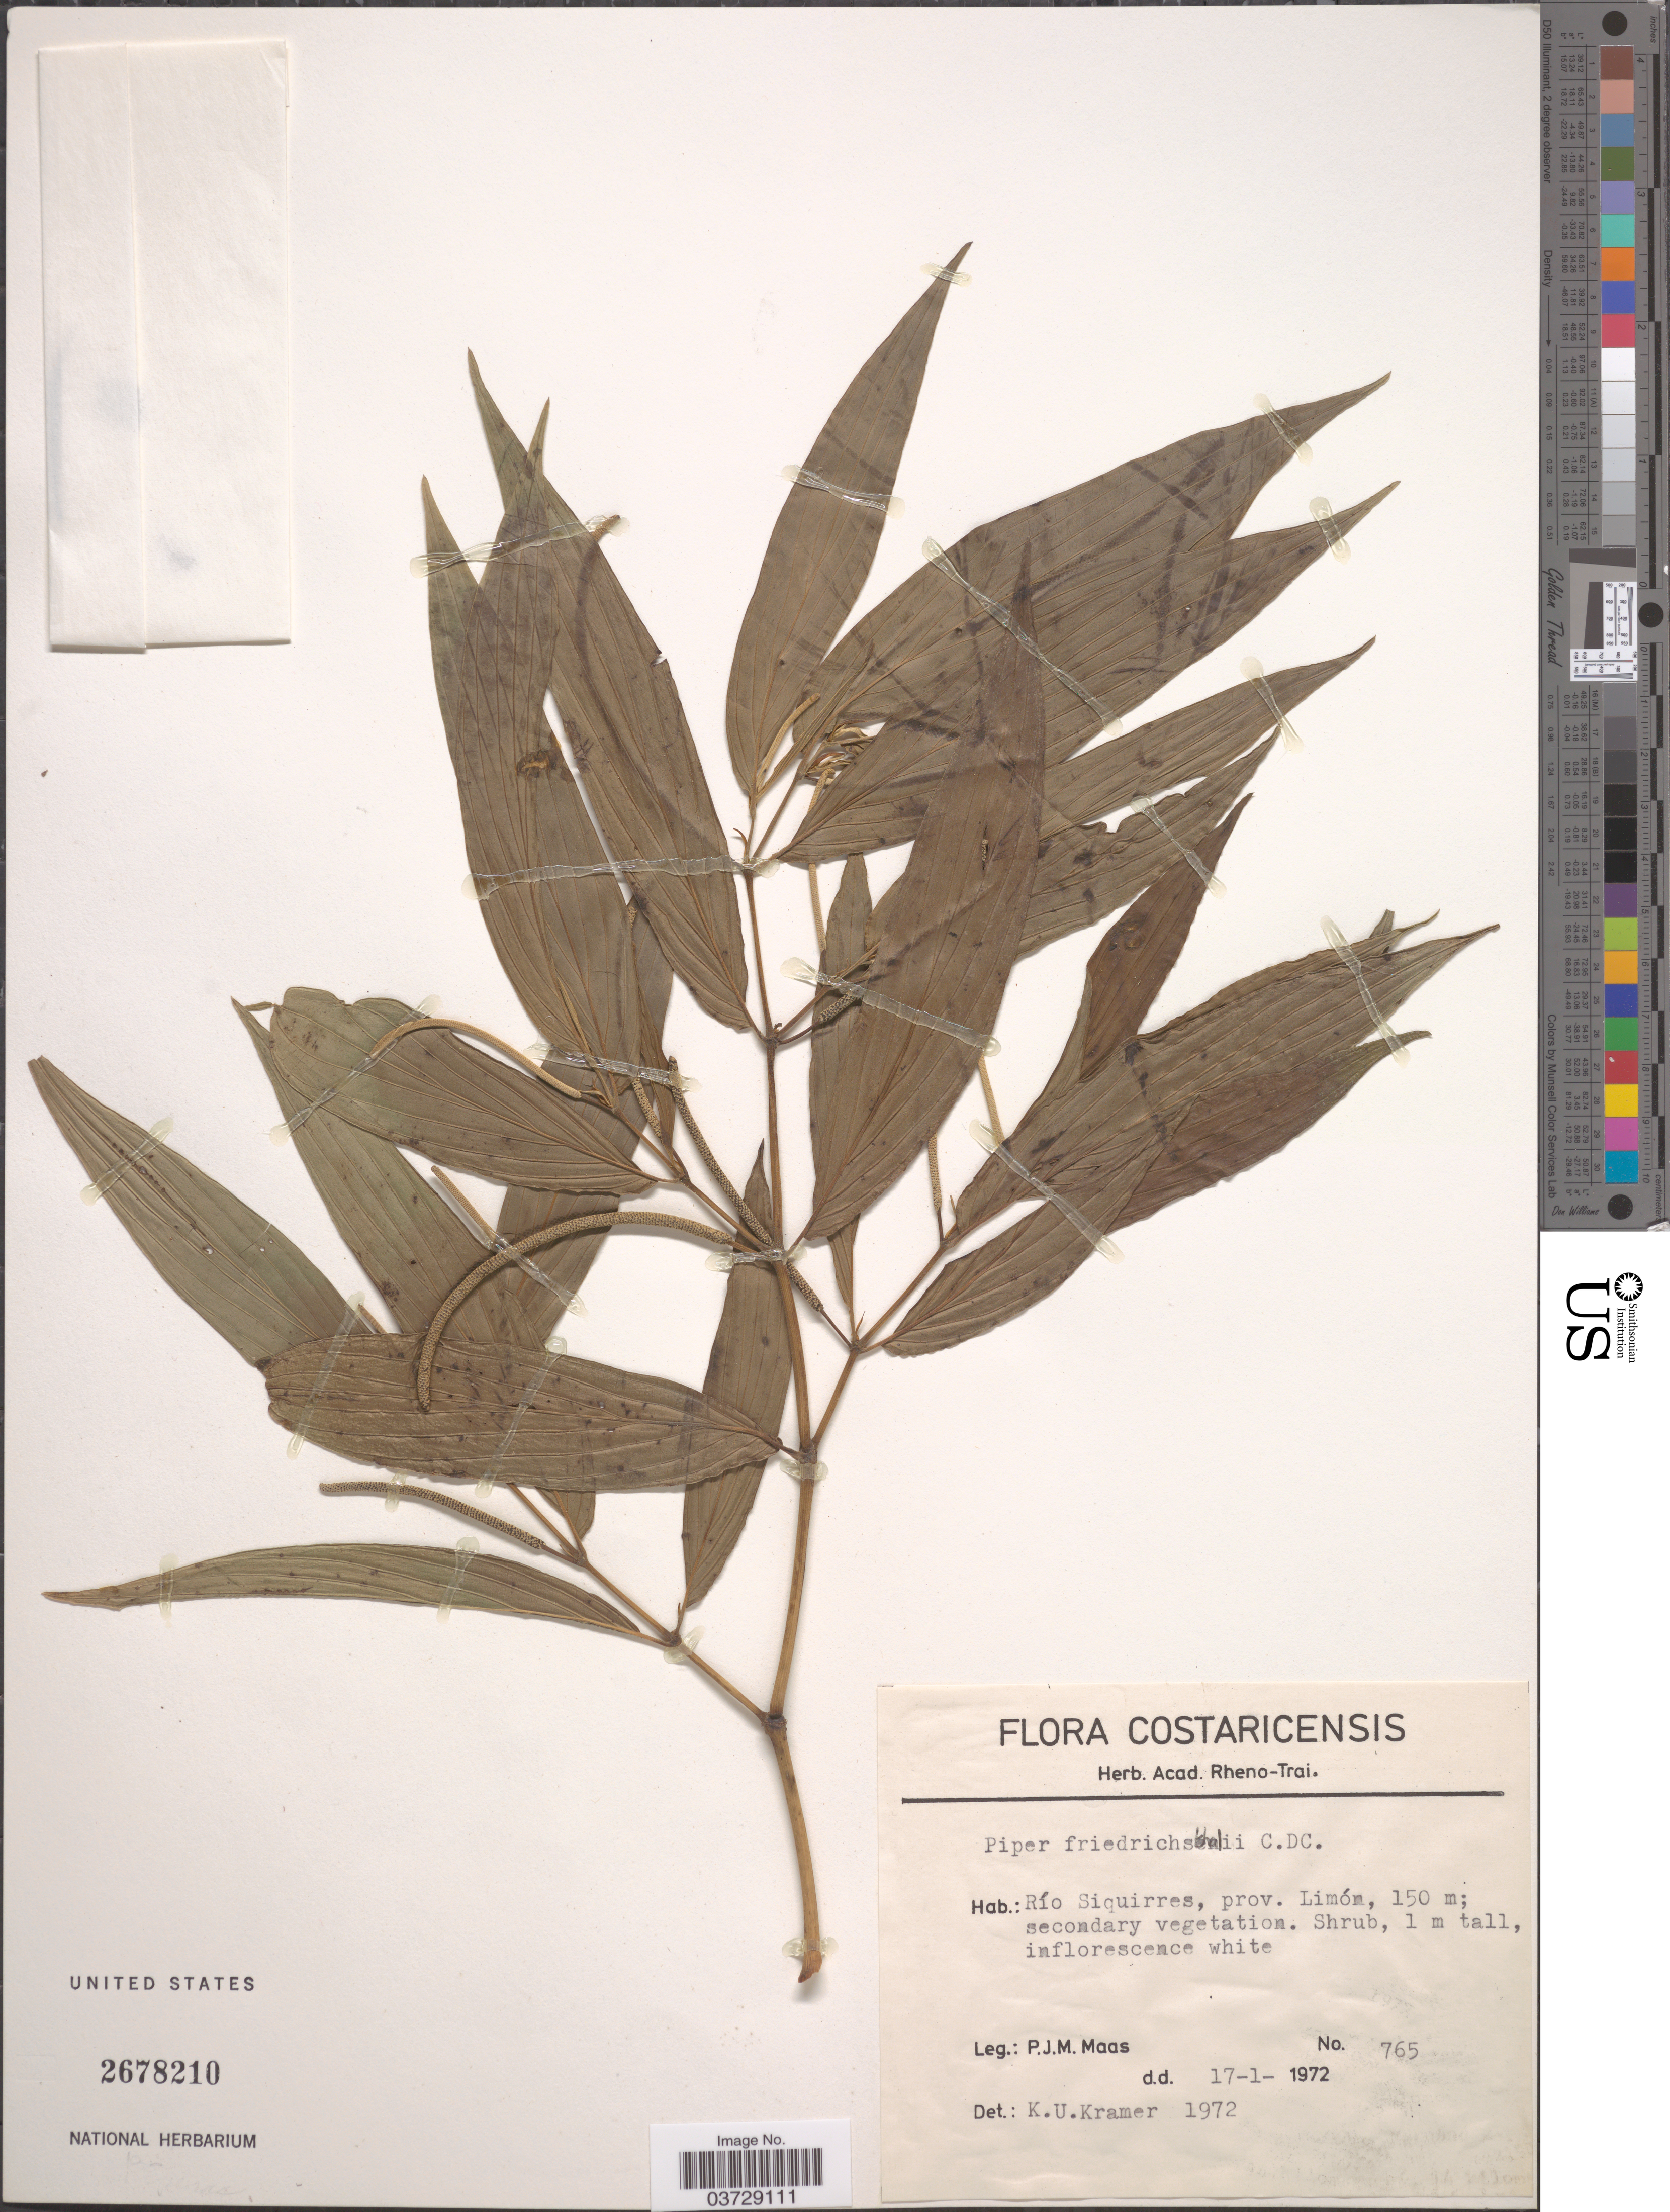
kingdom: Plantae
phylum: Tracheophyta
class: Magnoliopsida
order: Piperales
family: Piperaceae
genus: Piper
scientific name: Piper friedrichsthalii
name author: C. DC.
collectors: P. Maas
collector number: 765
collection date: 1972-01-17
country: Costa Rica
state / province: Limón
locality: Río Siquirres.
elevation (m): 150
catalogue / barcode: US 2678210